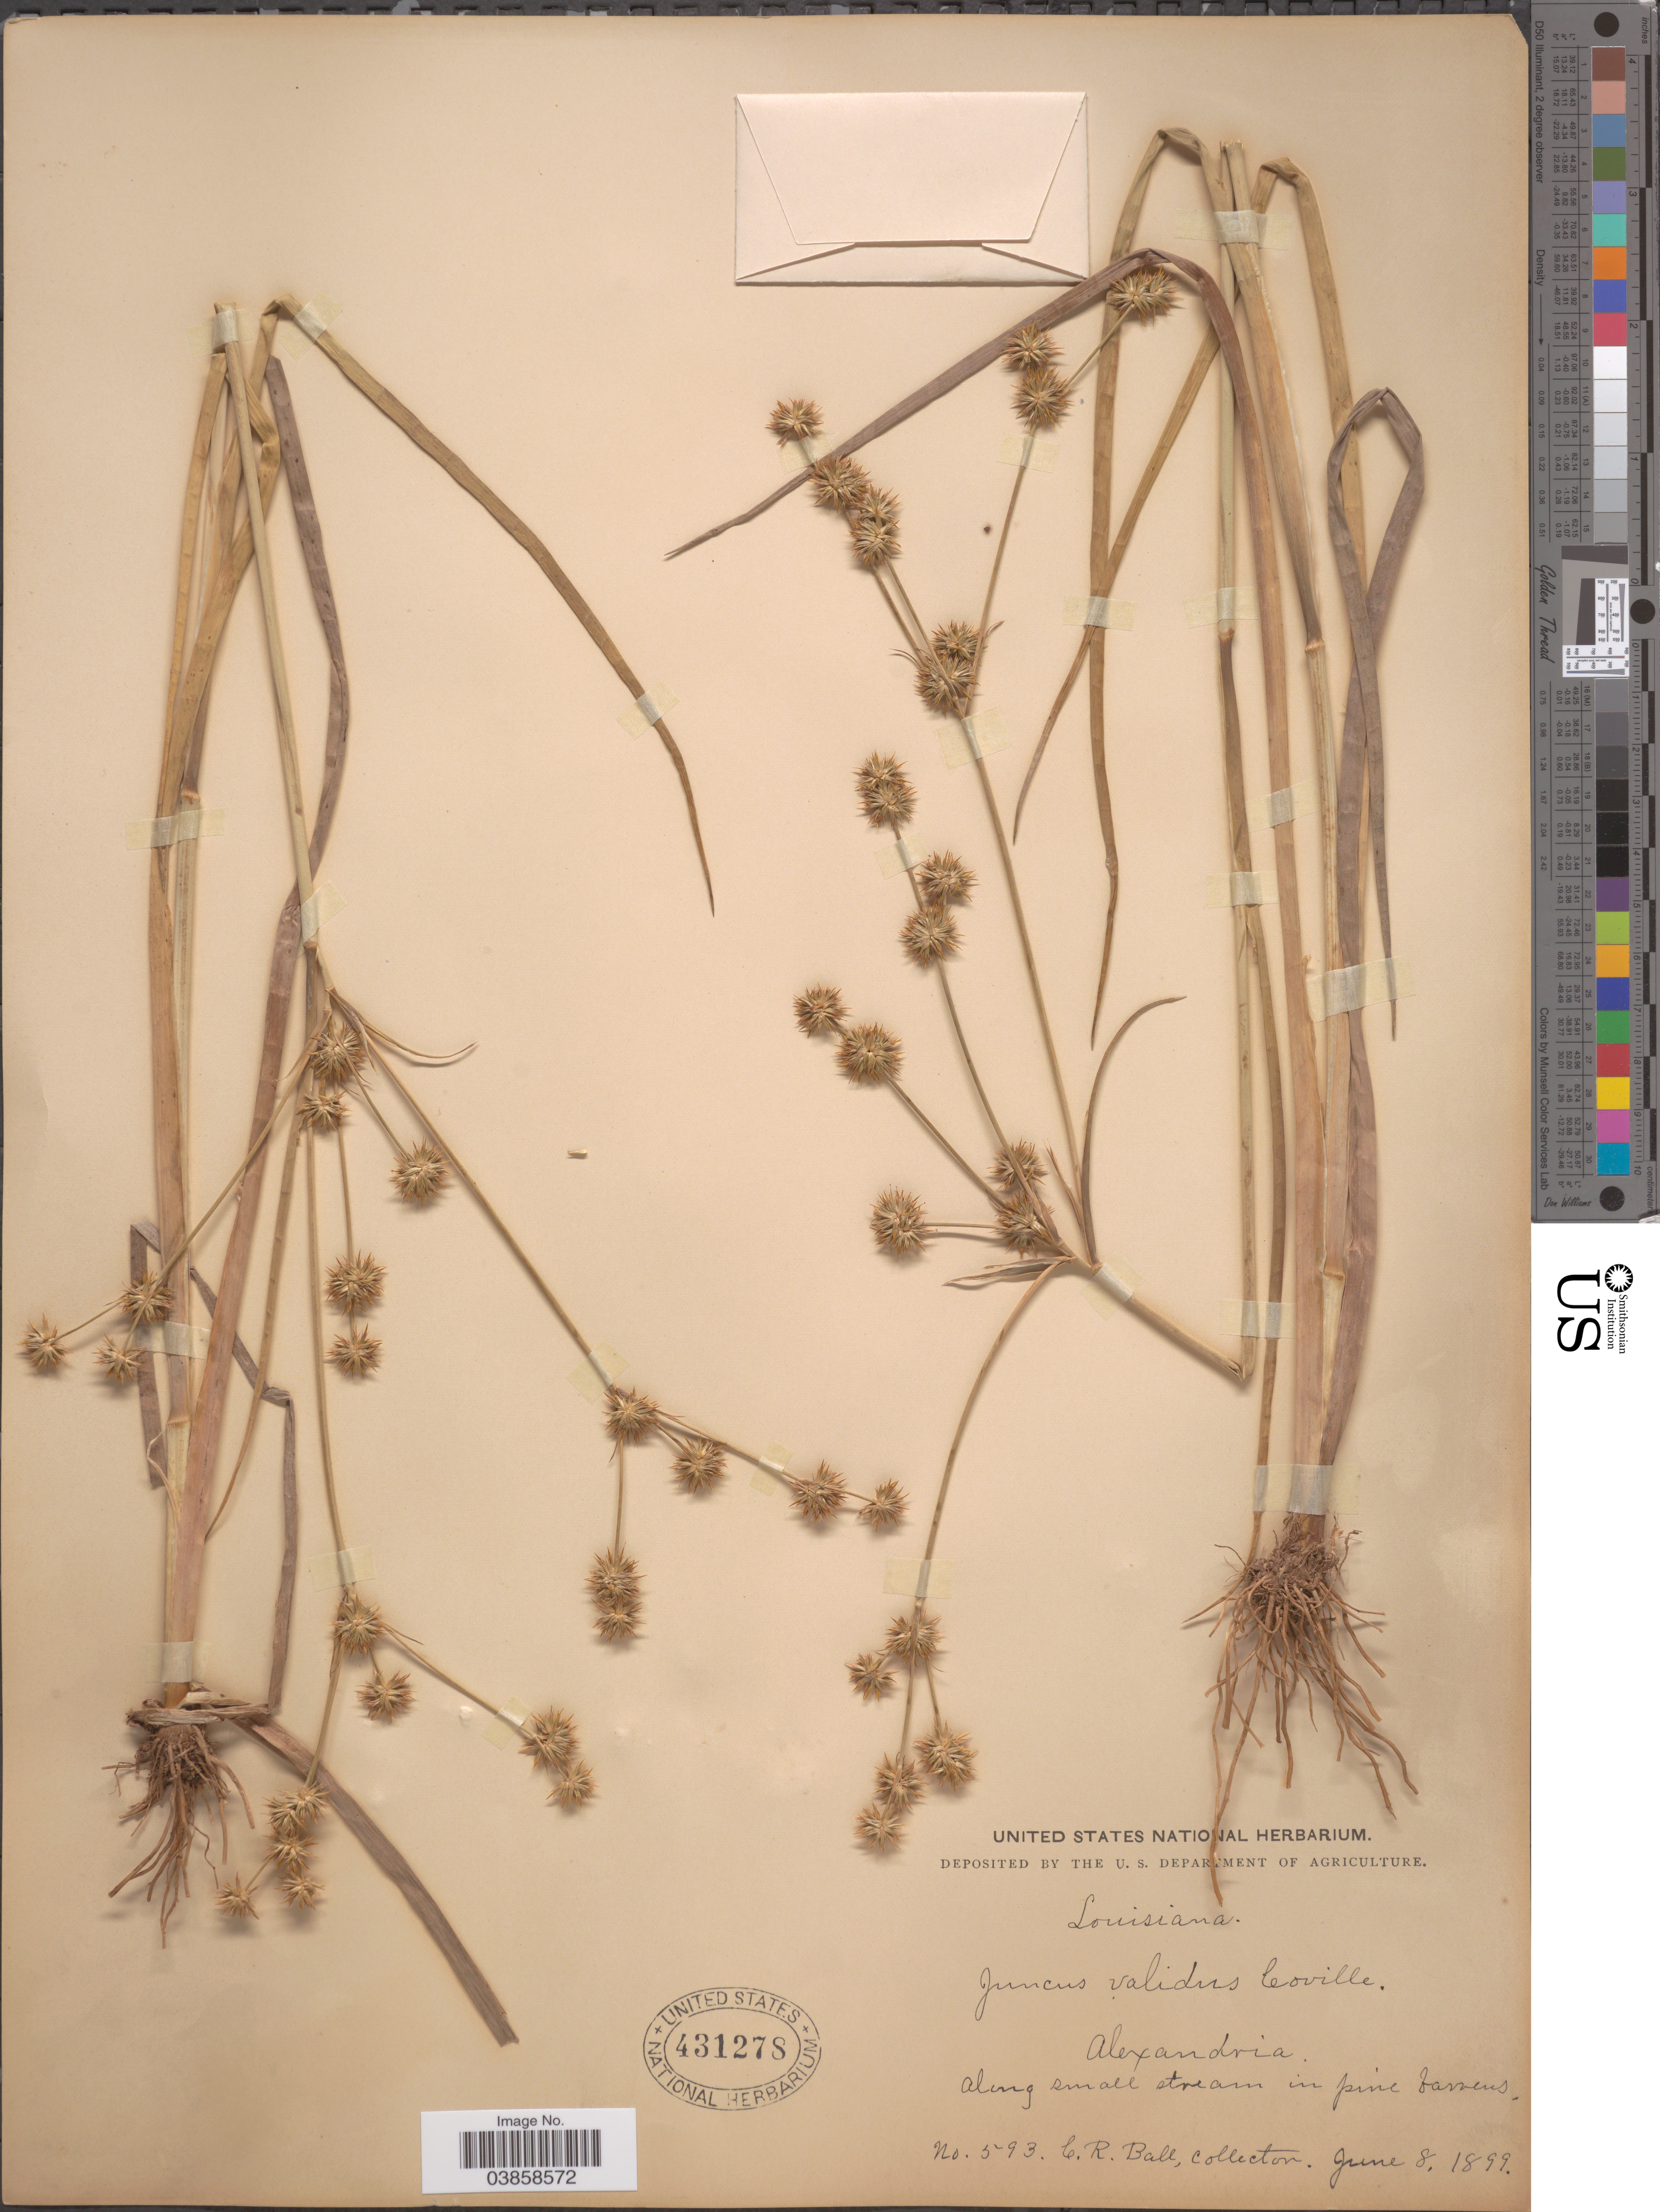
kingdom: Plantae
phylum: Tracheophyta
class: Liliopsida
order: Poales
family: Juncaceae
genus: Juncus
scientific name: Juncus validus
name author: Coville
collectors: C. R. Ball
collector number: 593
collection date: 1899-06-08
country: United States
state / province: Louisiana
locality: Alexandria.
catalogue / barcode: US 431278